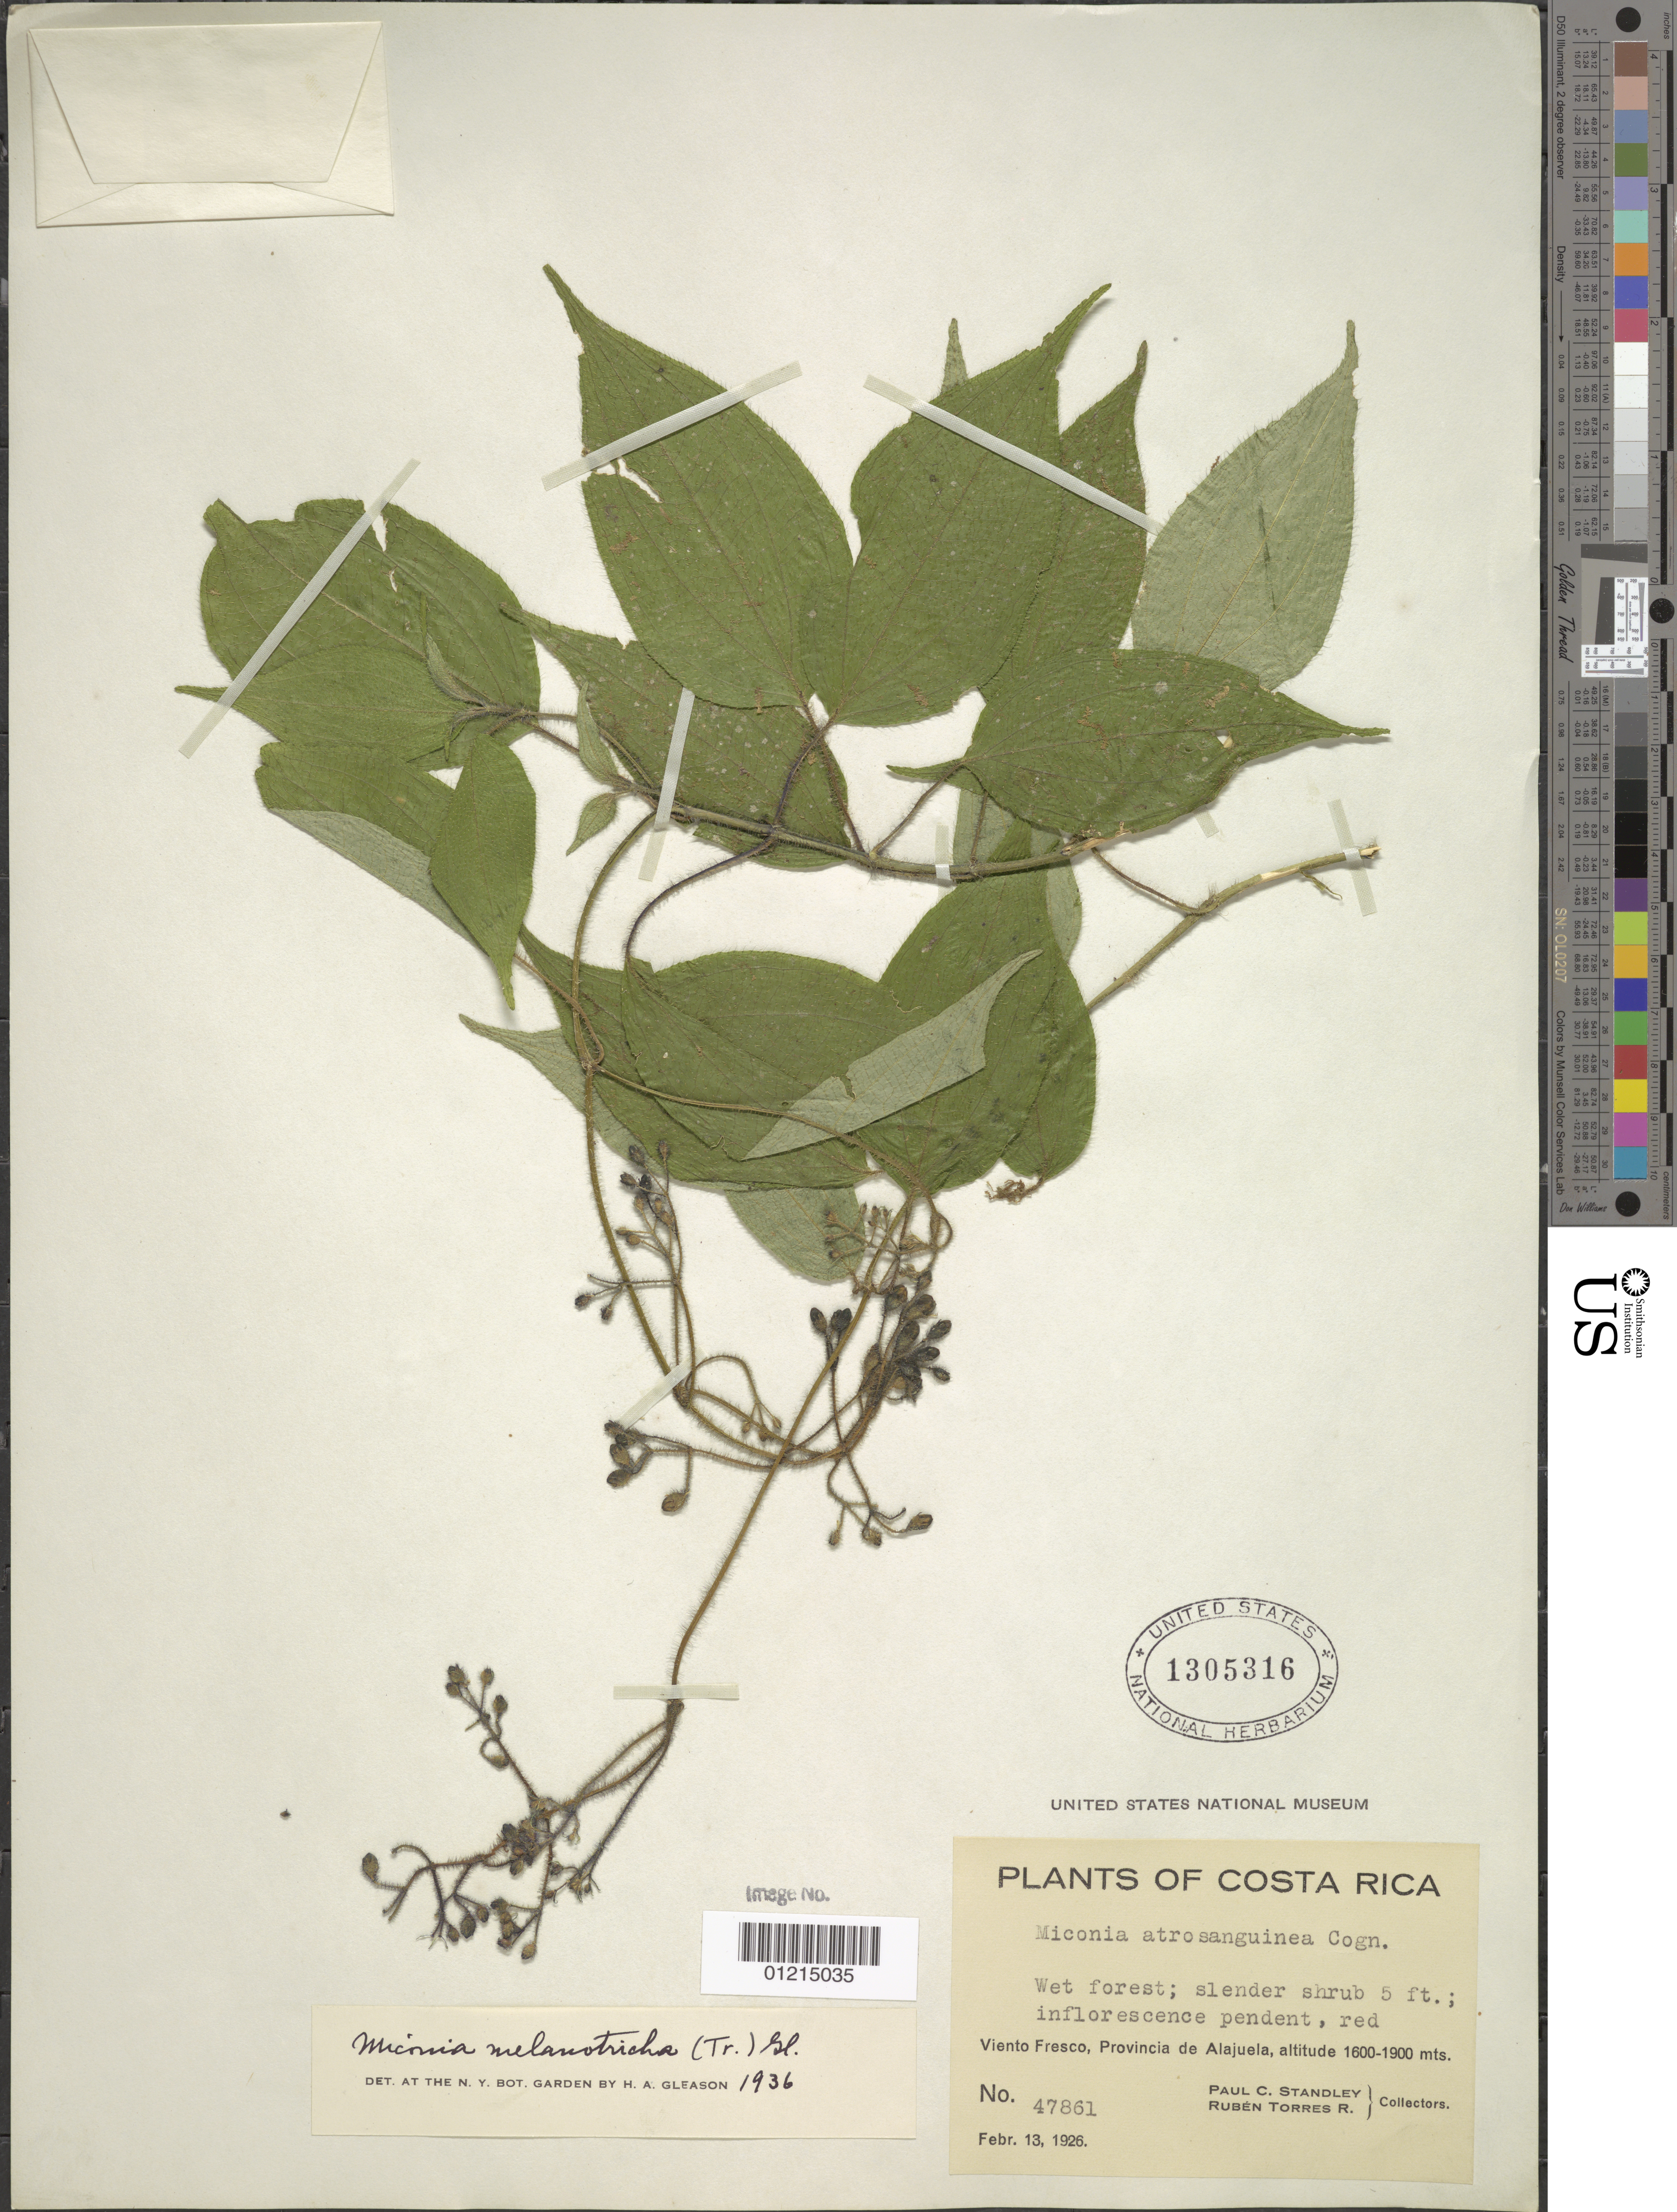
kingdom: Plantae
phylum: Tracheophyta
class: Magnoliopsida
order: Myrtales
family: Melastomataceae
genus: Miconia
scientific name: Miconia melanotricha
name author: (Triana) Gleason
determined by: Gleason, H. A.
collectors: P. C. Standley & J. Valerio R.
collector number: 47861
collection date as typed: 13 Feb 1926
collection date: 1926-02-13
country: Costa Rica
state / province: Alajuela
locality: Viento Fresco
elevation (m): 1600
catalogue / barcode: US 1305316